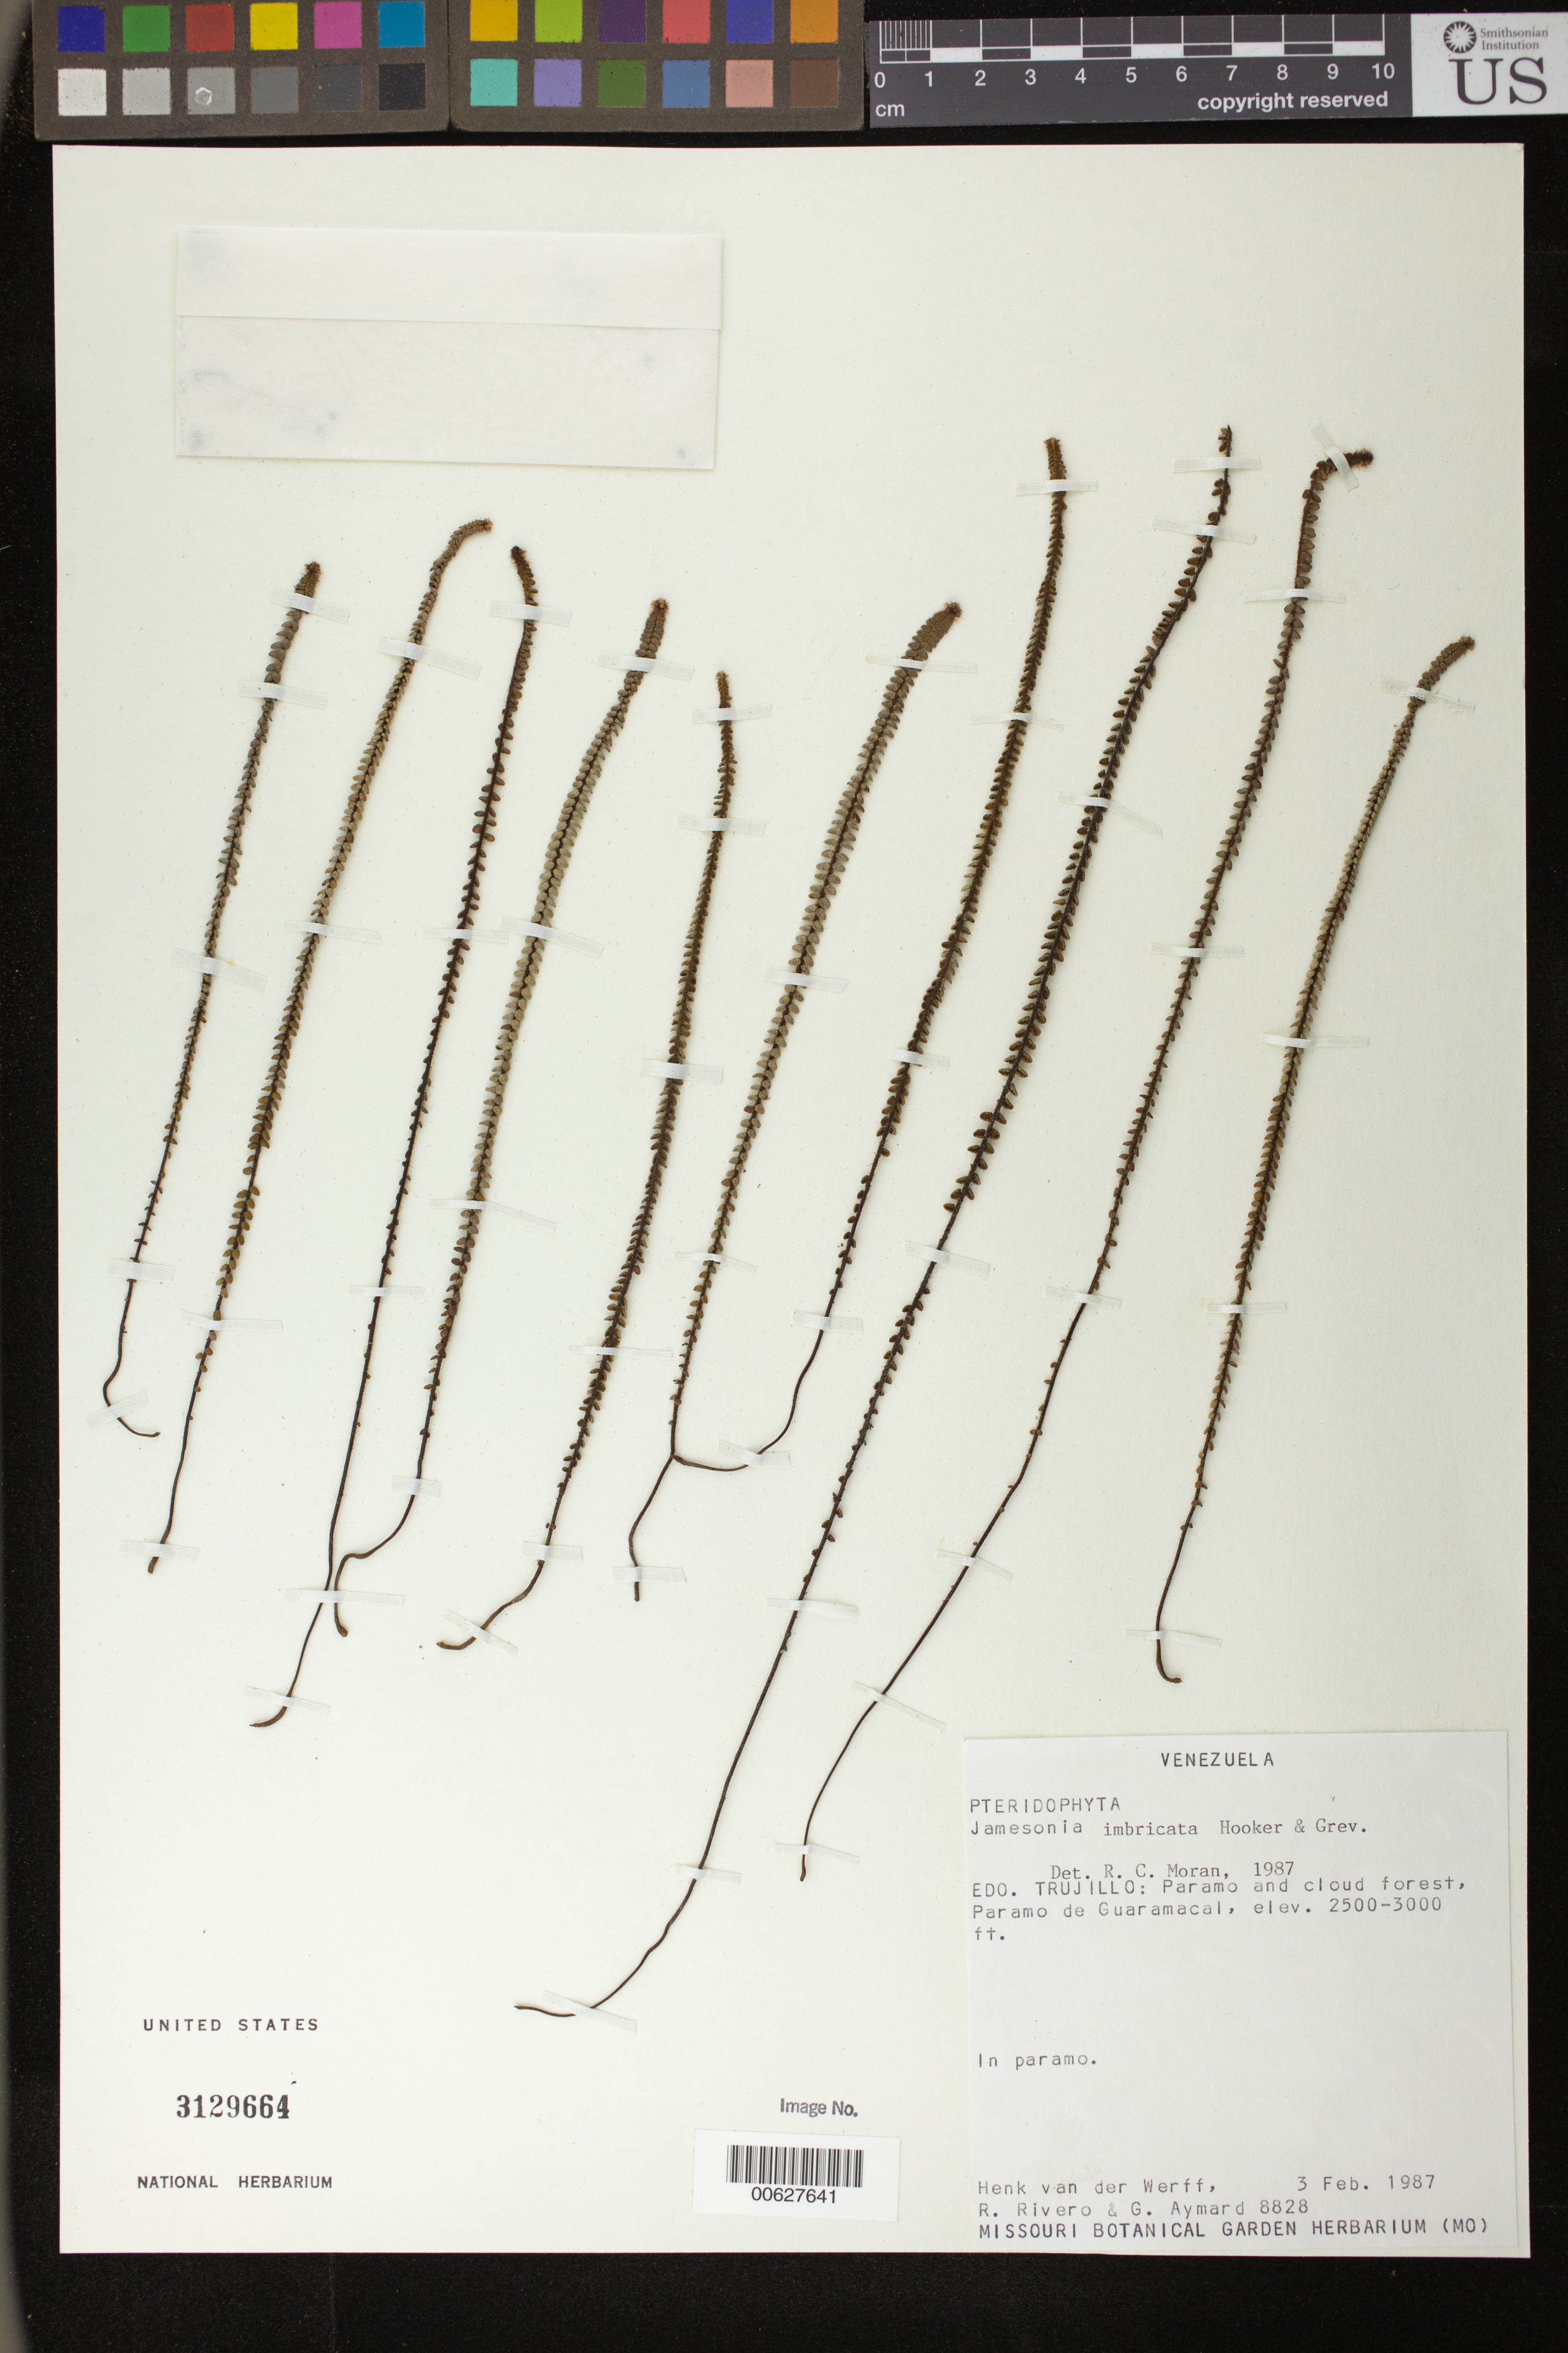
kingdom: Plantae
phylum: Tracheophyta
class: Polypodiopsida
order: Polypodiales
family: Pteridaceae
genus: Jamesonia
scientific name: Jamesonia imbricata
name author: (Sw.) Hook. & Grev.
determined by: Moran, R. C.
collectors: H. van der Werff, R. Rivero & G. A. Aymard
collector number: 8828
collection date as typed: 03 Feb 1987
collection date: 1987-02-03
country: Venezuela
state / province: Trujillo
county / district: Boconó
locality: Páramo de Guaramacal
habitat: Paramo and cloud forest. In páramo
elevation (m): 2500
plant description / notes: MO, PORT, UC, US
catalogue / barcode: US 3129664